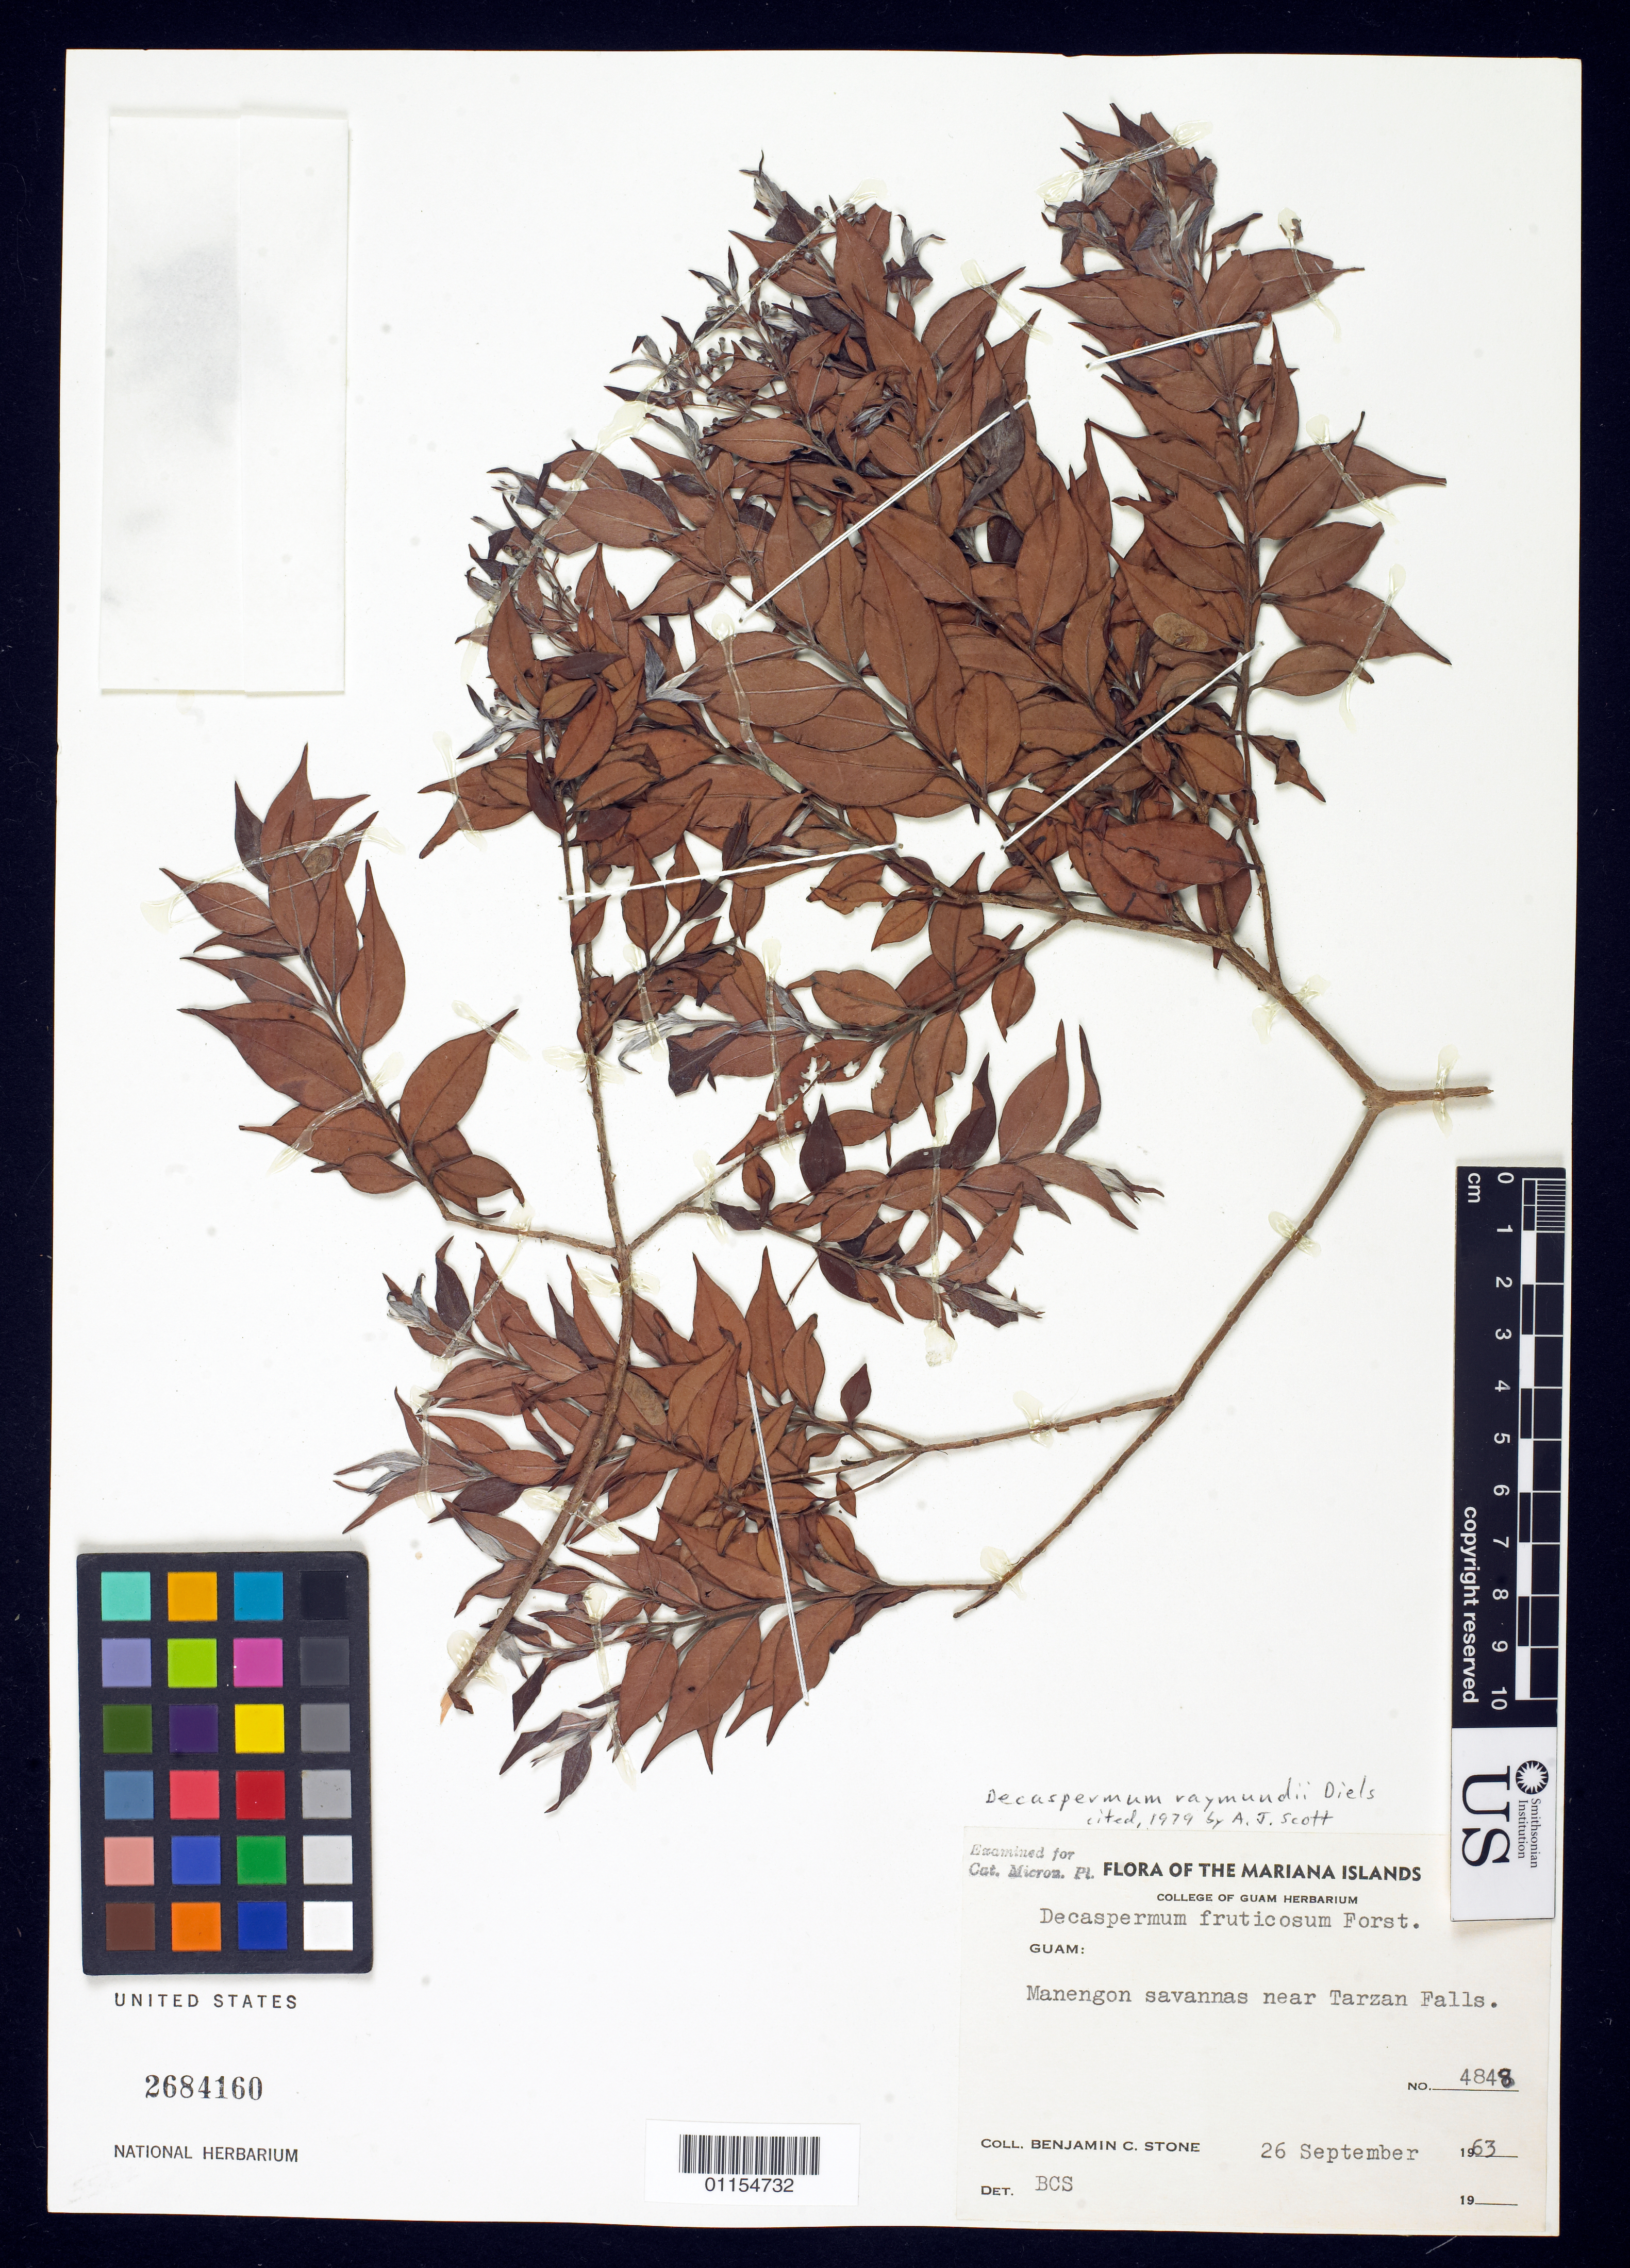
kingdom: Plantae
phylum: Tracheophyta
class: Magnoliopsida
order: Myrtales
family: Myrtaceae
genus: Decaspermum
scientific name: Decaspermum raymundi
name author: Diels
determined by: Strong, Mark T., (BOT), Smithsonian Institution - National Museum of Natural History (UNITED STATES)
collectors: B. C. Stone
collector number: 4848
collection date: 1963-09-26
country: Guam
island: Guam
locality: Manengon savannas near Tarzan Falls.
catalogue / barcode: US 2684160